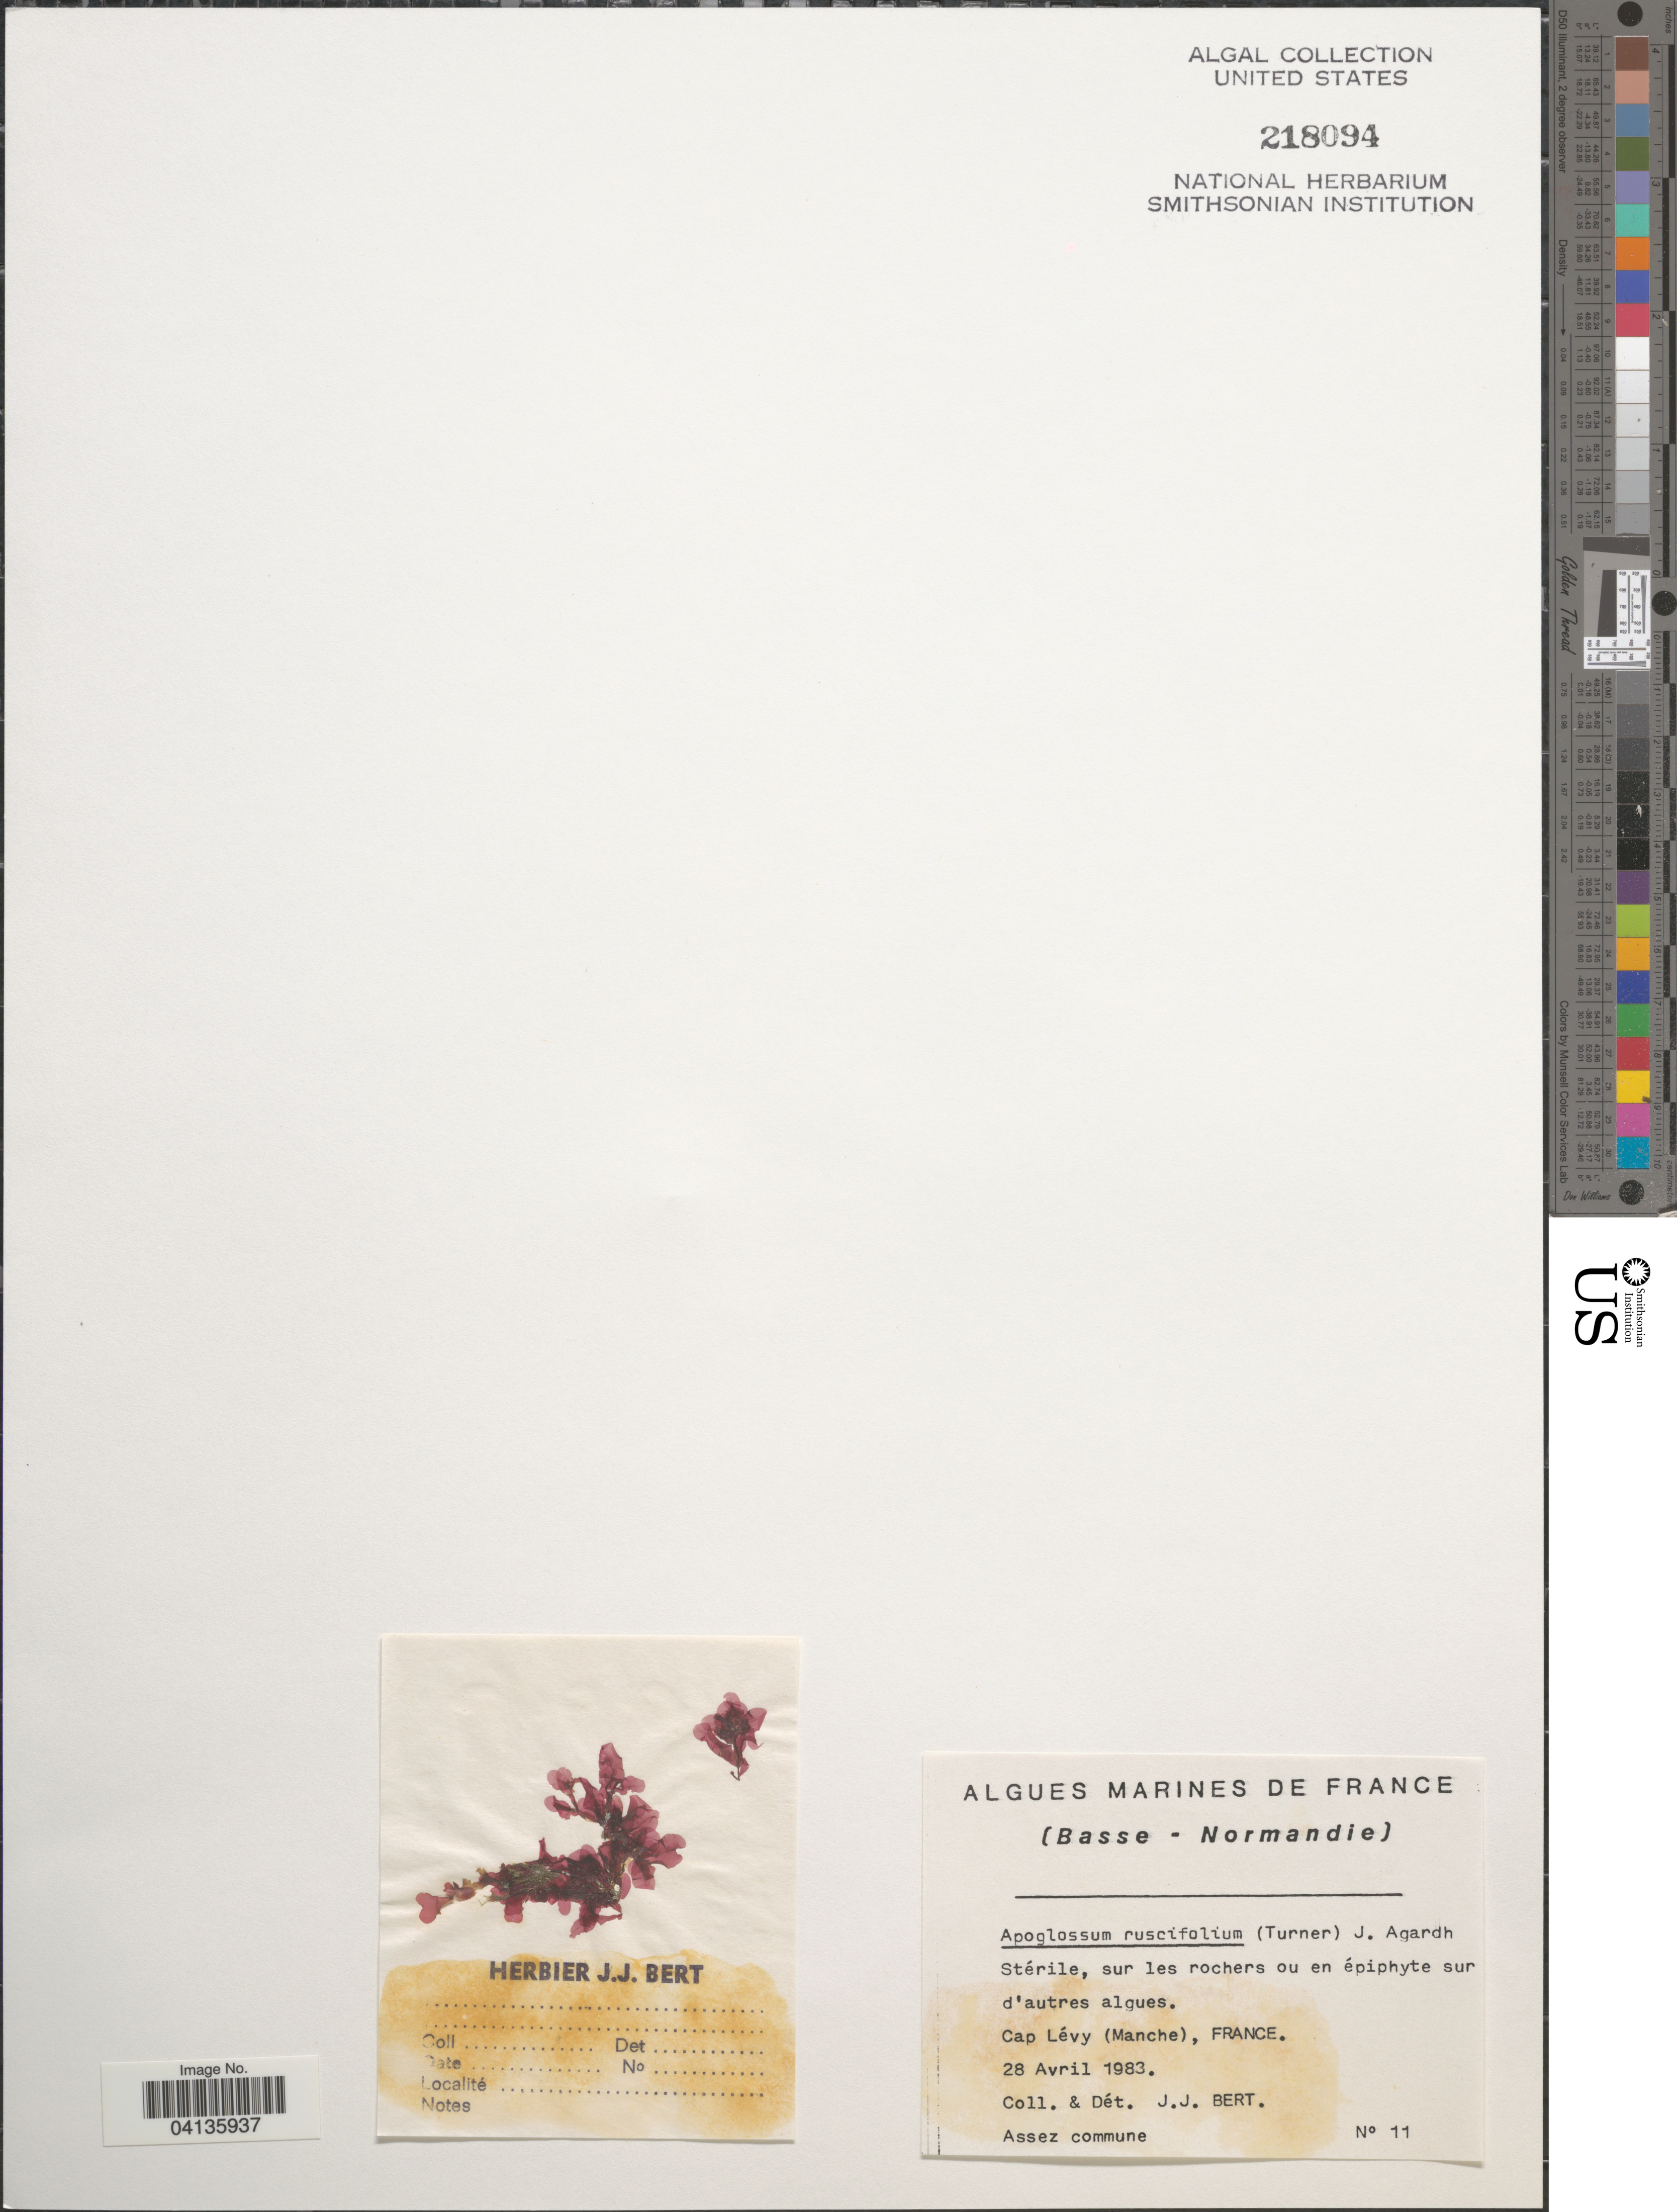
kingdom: Plantae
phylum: Rhodophyta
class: Florideophyceae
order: Ceramiales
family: Delesseriaceae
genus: Apoglossum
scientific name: Apoglossum ruscifolium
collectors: J. Bert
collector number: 11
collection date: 1983-04-28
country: France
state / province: Normandie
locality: Cap Lévy (Manche).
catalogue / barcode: US 218094